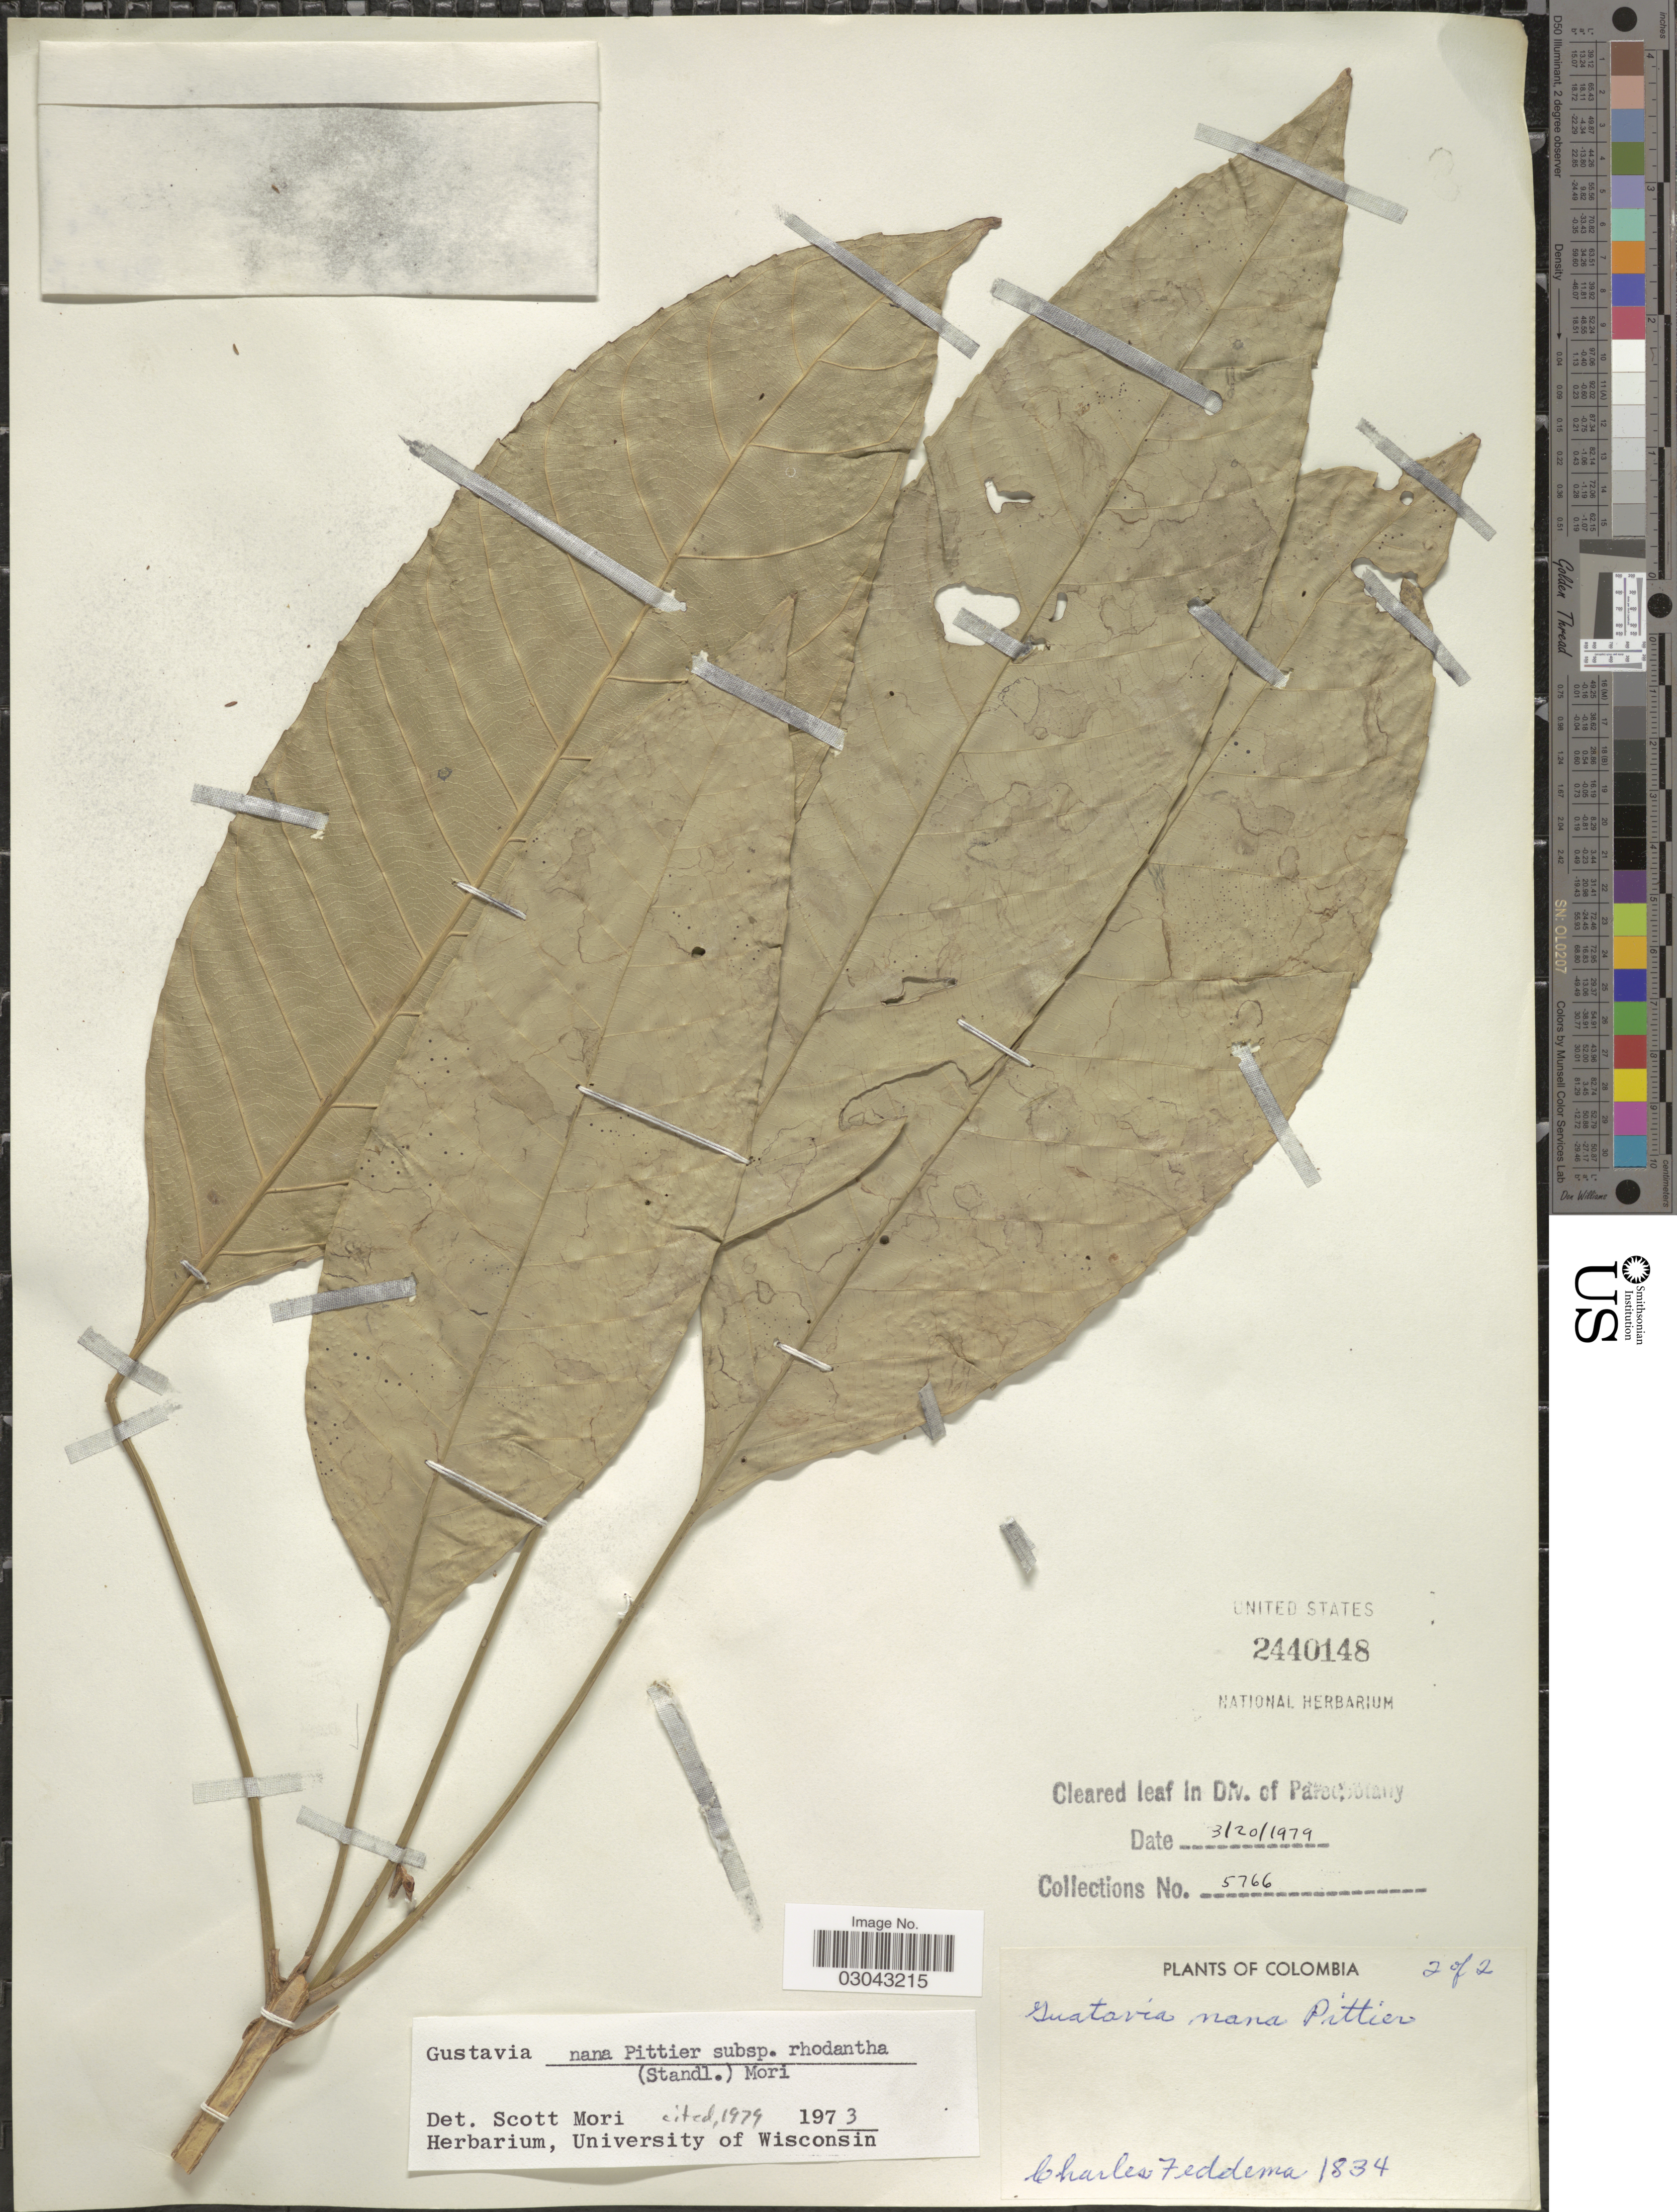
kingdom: Plantae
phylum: Tracheophyta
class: Magnoliopsida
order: Ericales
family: Lecythidaceae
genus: Gustavia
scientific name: Gustavia nana subsp. rhodantha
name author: (Standl.) S.A. Mori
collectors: C. Feddema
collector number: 1834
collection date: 1979-03-20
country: Colombia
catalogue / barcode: US 2440148